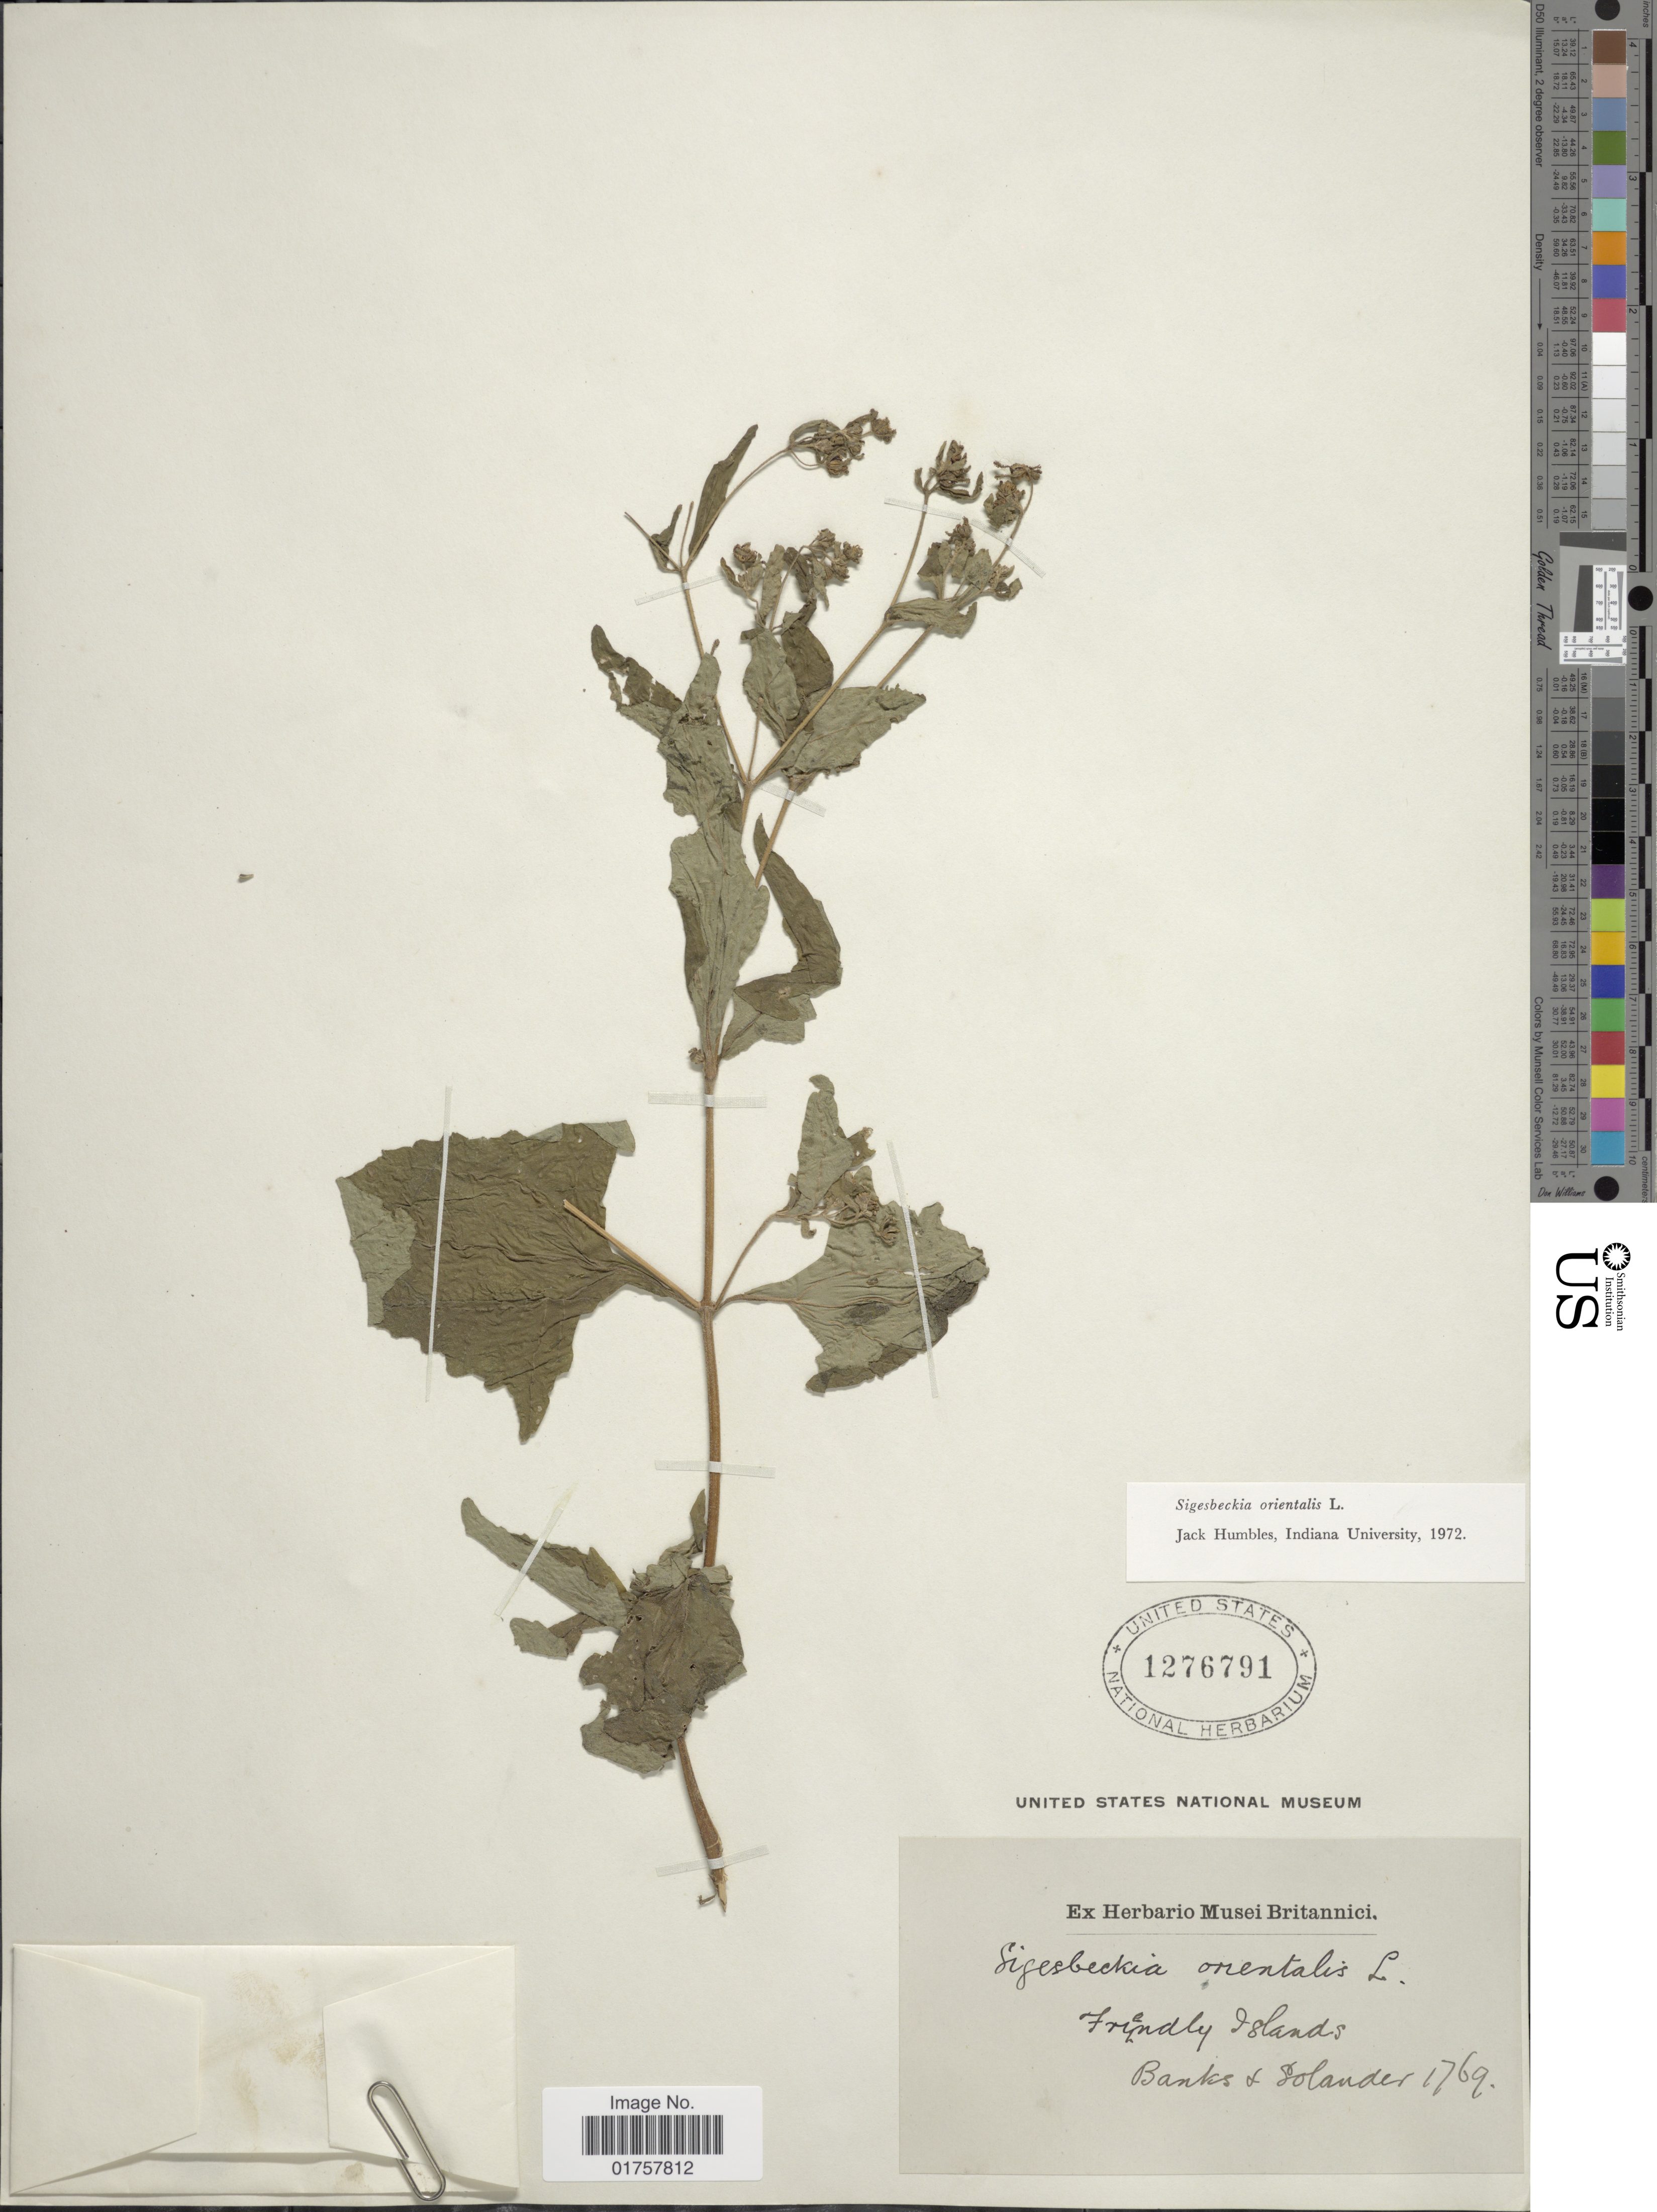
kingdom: Plantae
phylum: Tracheophyta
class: Magnoliopsida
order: Asterales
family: Asteraceae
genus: Sigesbeckia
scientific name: Sigesbeckia orientalis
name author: L.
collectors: -- Banks & -- Solander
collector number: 1769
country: Tonga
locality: Friendly Islands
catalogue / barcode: US 1276791